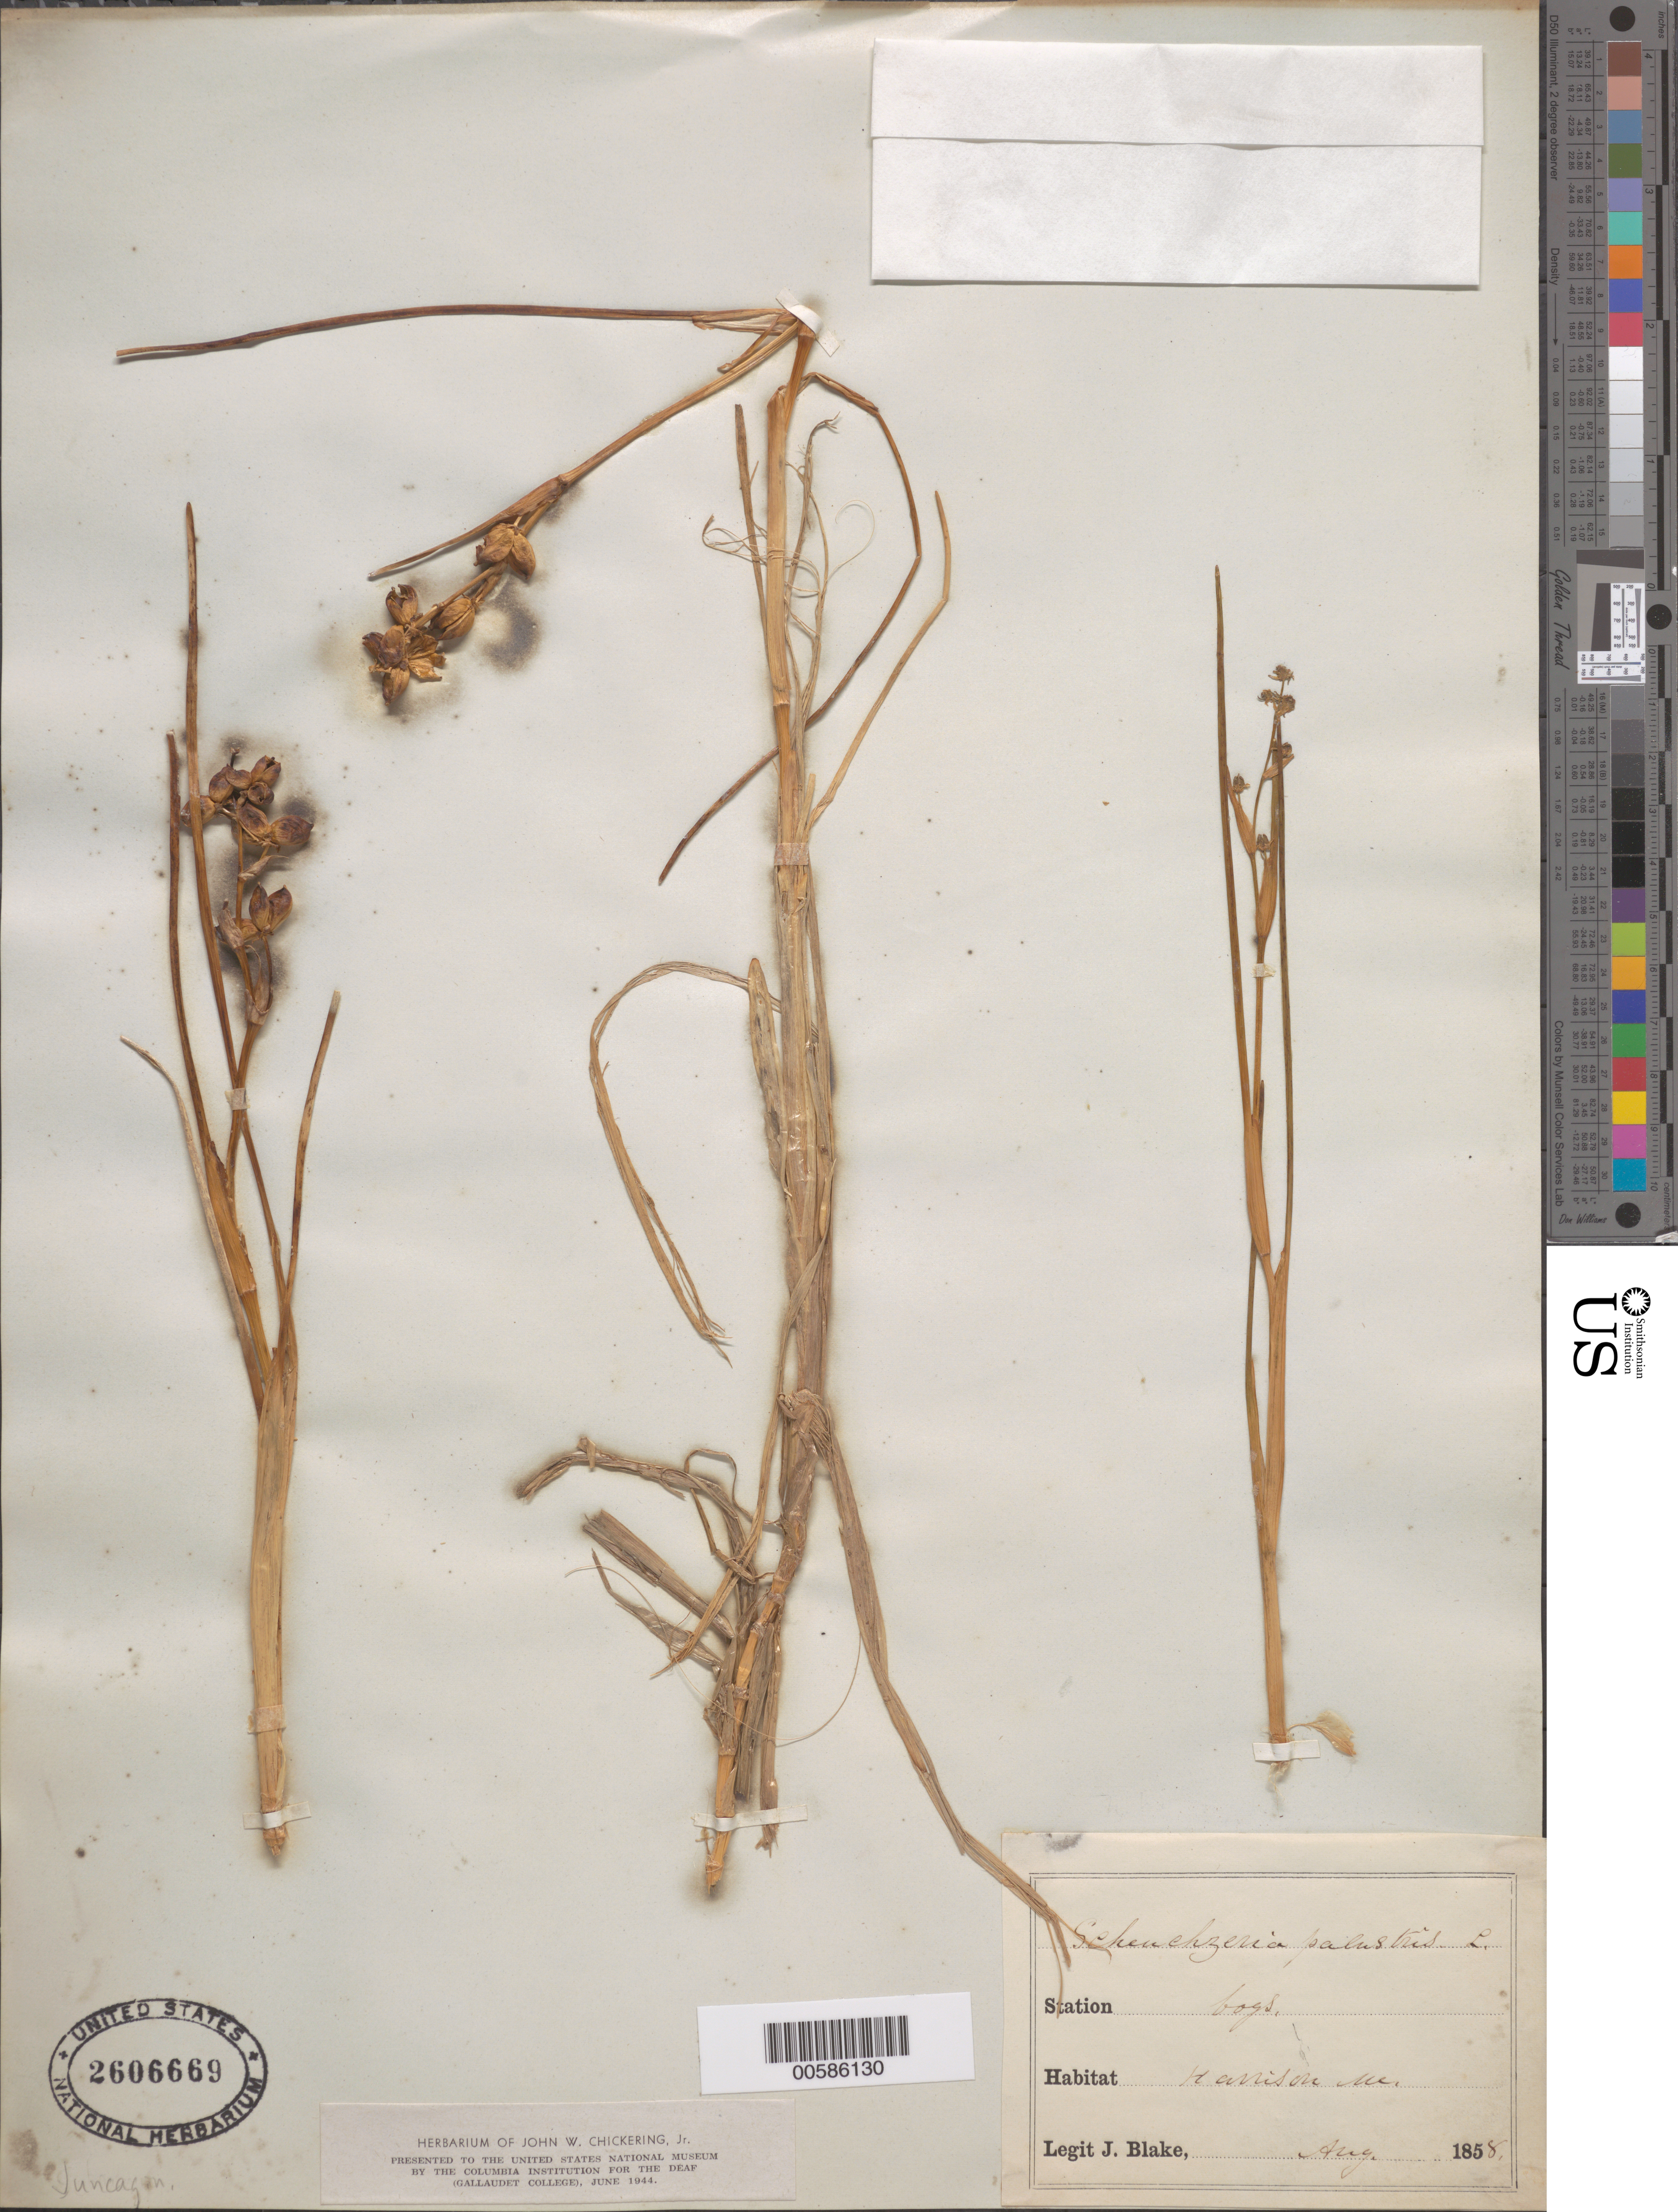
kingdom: Plantae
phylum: Tracheophyta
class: Liliopsida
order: Alismatales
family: Scheuchzeriaceae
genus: Scheuchzeria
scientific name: Scheuchzeria palustris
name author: L.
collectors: J. Blake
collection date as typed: Aug 1858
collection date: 1858-08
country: United States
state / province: Maine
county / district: Cumberland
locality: Harrison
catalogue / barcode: US 2606669